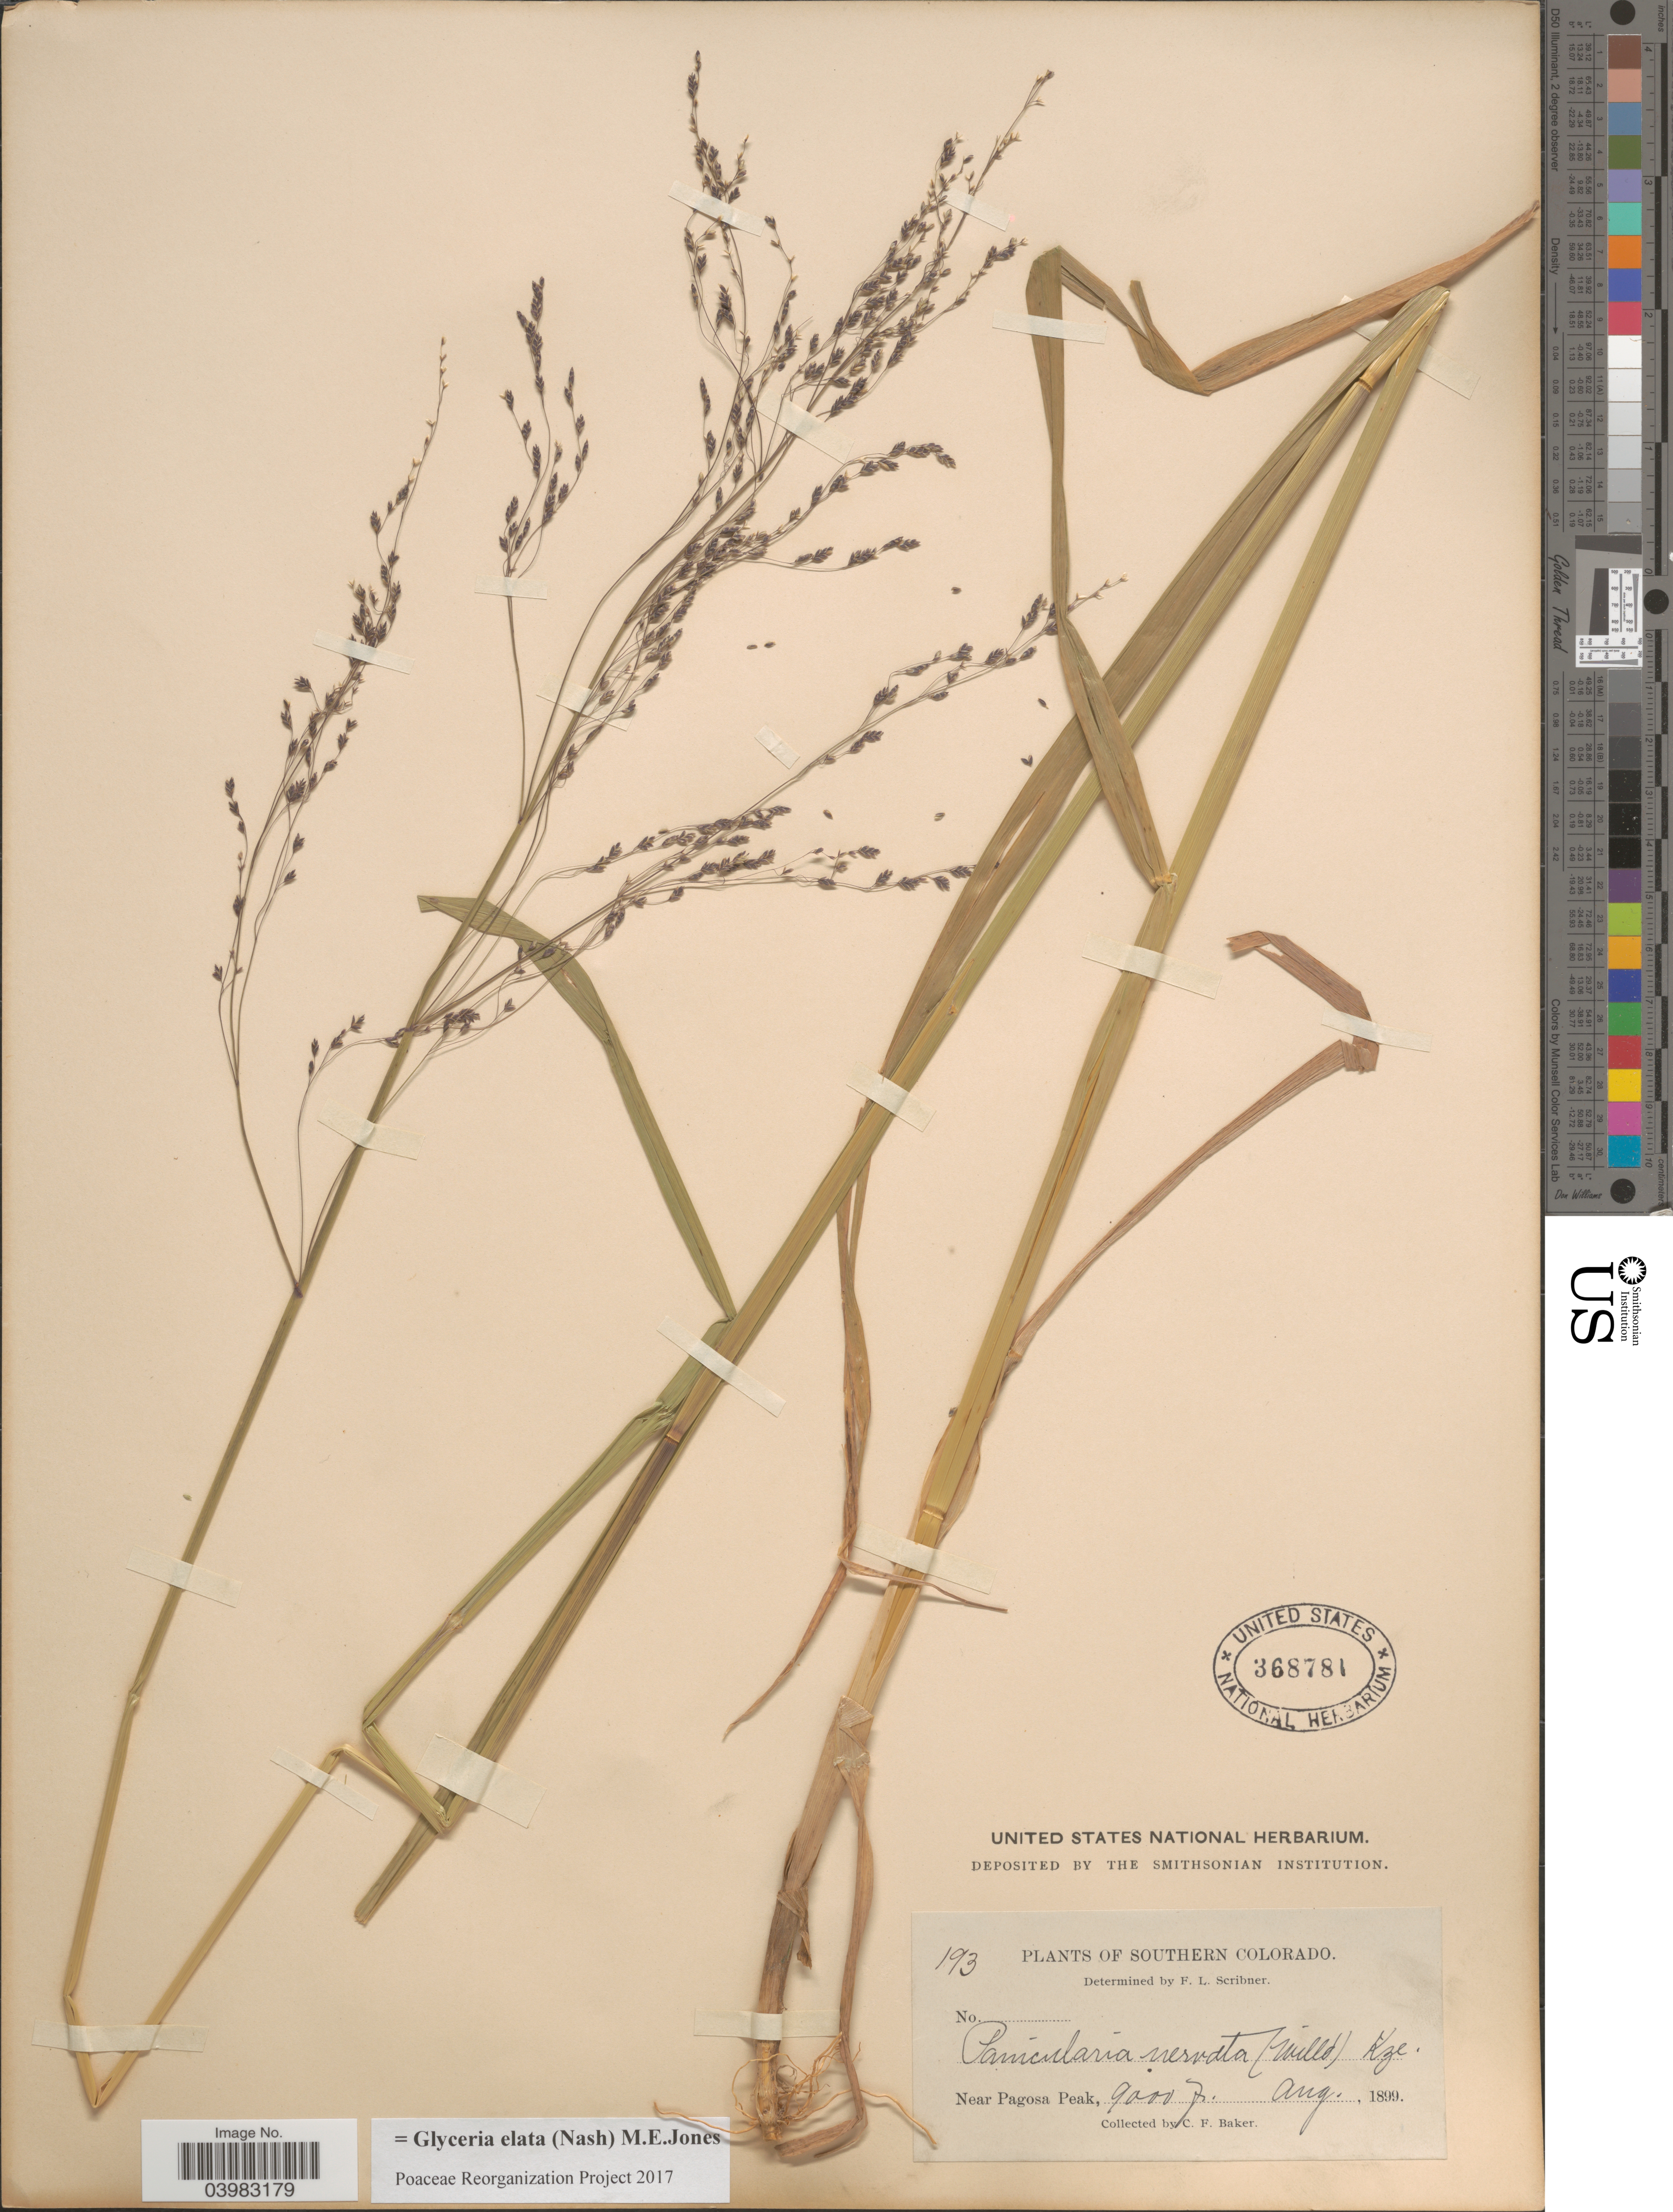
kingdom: Plantae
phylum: Tracheophyta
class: Liliopsida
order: Poales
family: Poaceae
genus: Glyceria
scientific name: Glyceria elata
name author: (Nash) M.E. Jones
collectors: C. F. Baker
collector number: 193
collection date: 1899-08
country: United States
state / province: Colorado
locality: Southern Colorado. Near Pagosa Peak.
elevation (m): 2743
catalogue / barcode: US 368781